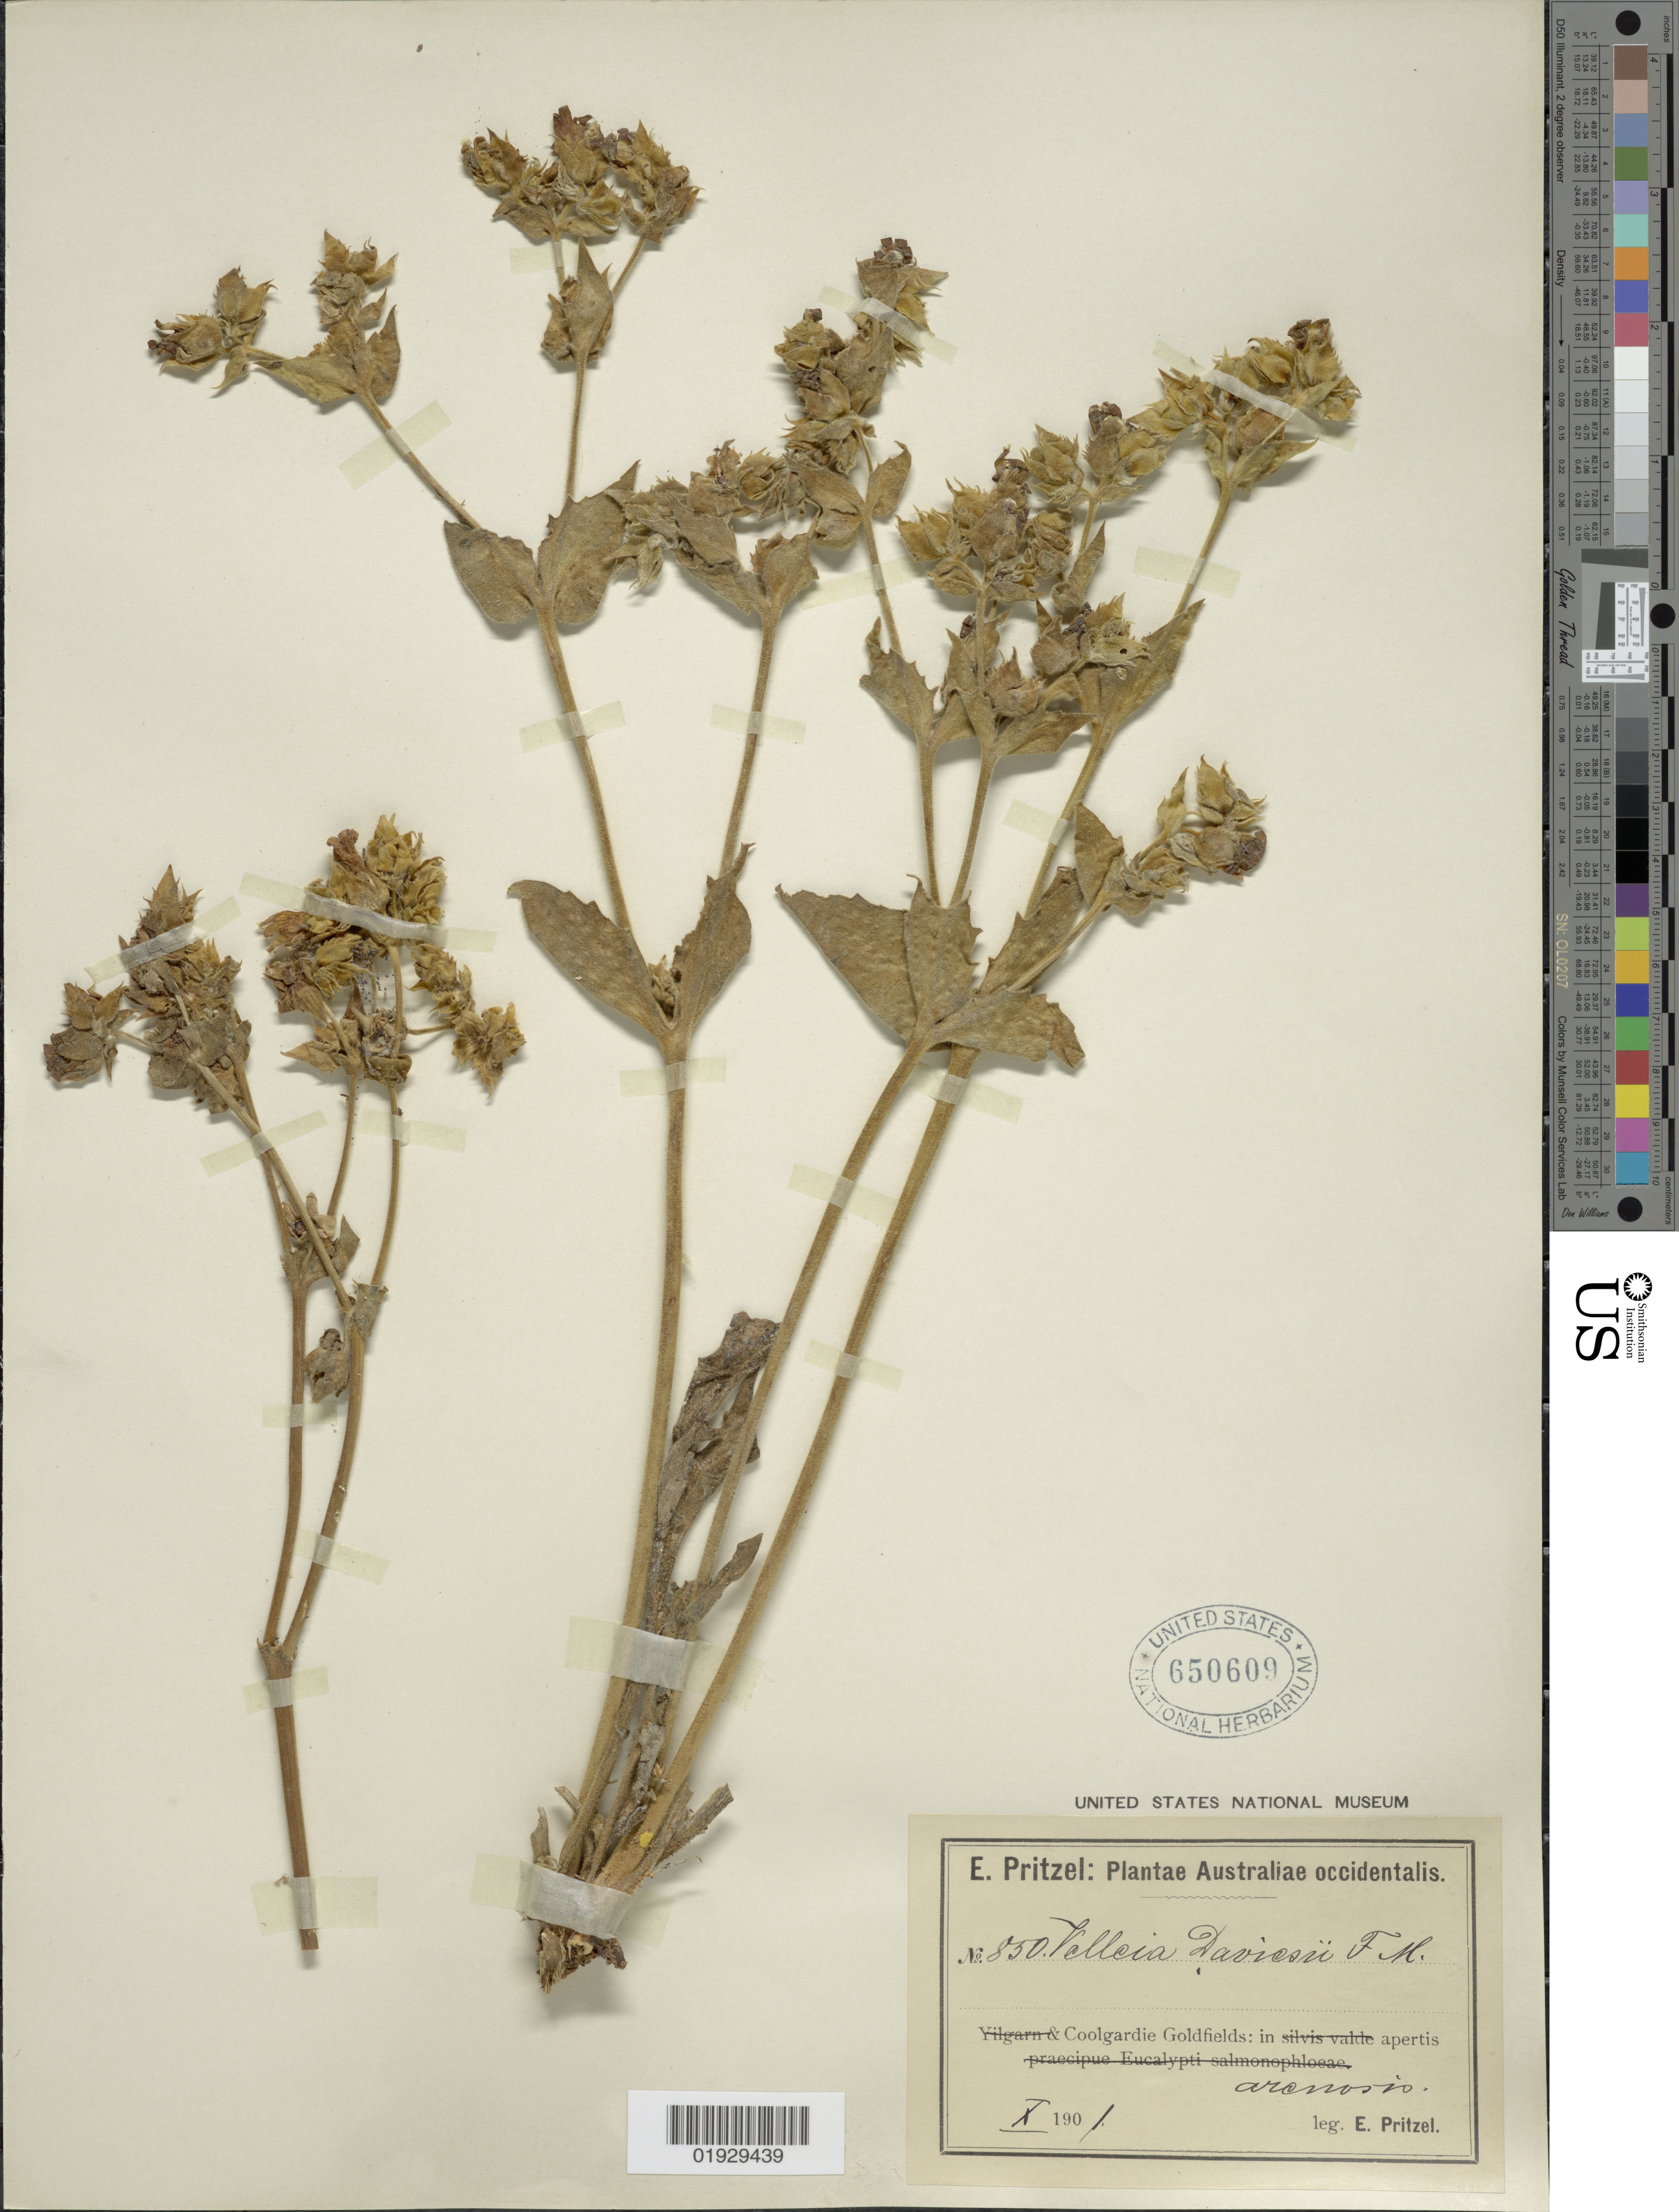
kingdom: Plantae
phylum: Tracheophyta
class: Magnoliopsida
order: Asterales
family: Goodeniaceae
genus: Velleia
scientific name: Velleia daviesii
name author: F. Muell.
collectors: E. G. Pritzel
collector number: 850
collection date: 1901-10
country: Australia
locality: Australiae occidentalis, Coolgardie Goldfields: in apertis arenosis.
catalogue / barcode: US 650609